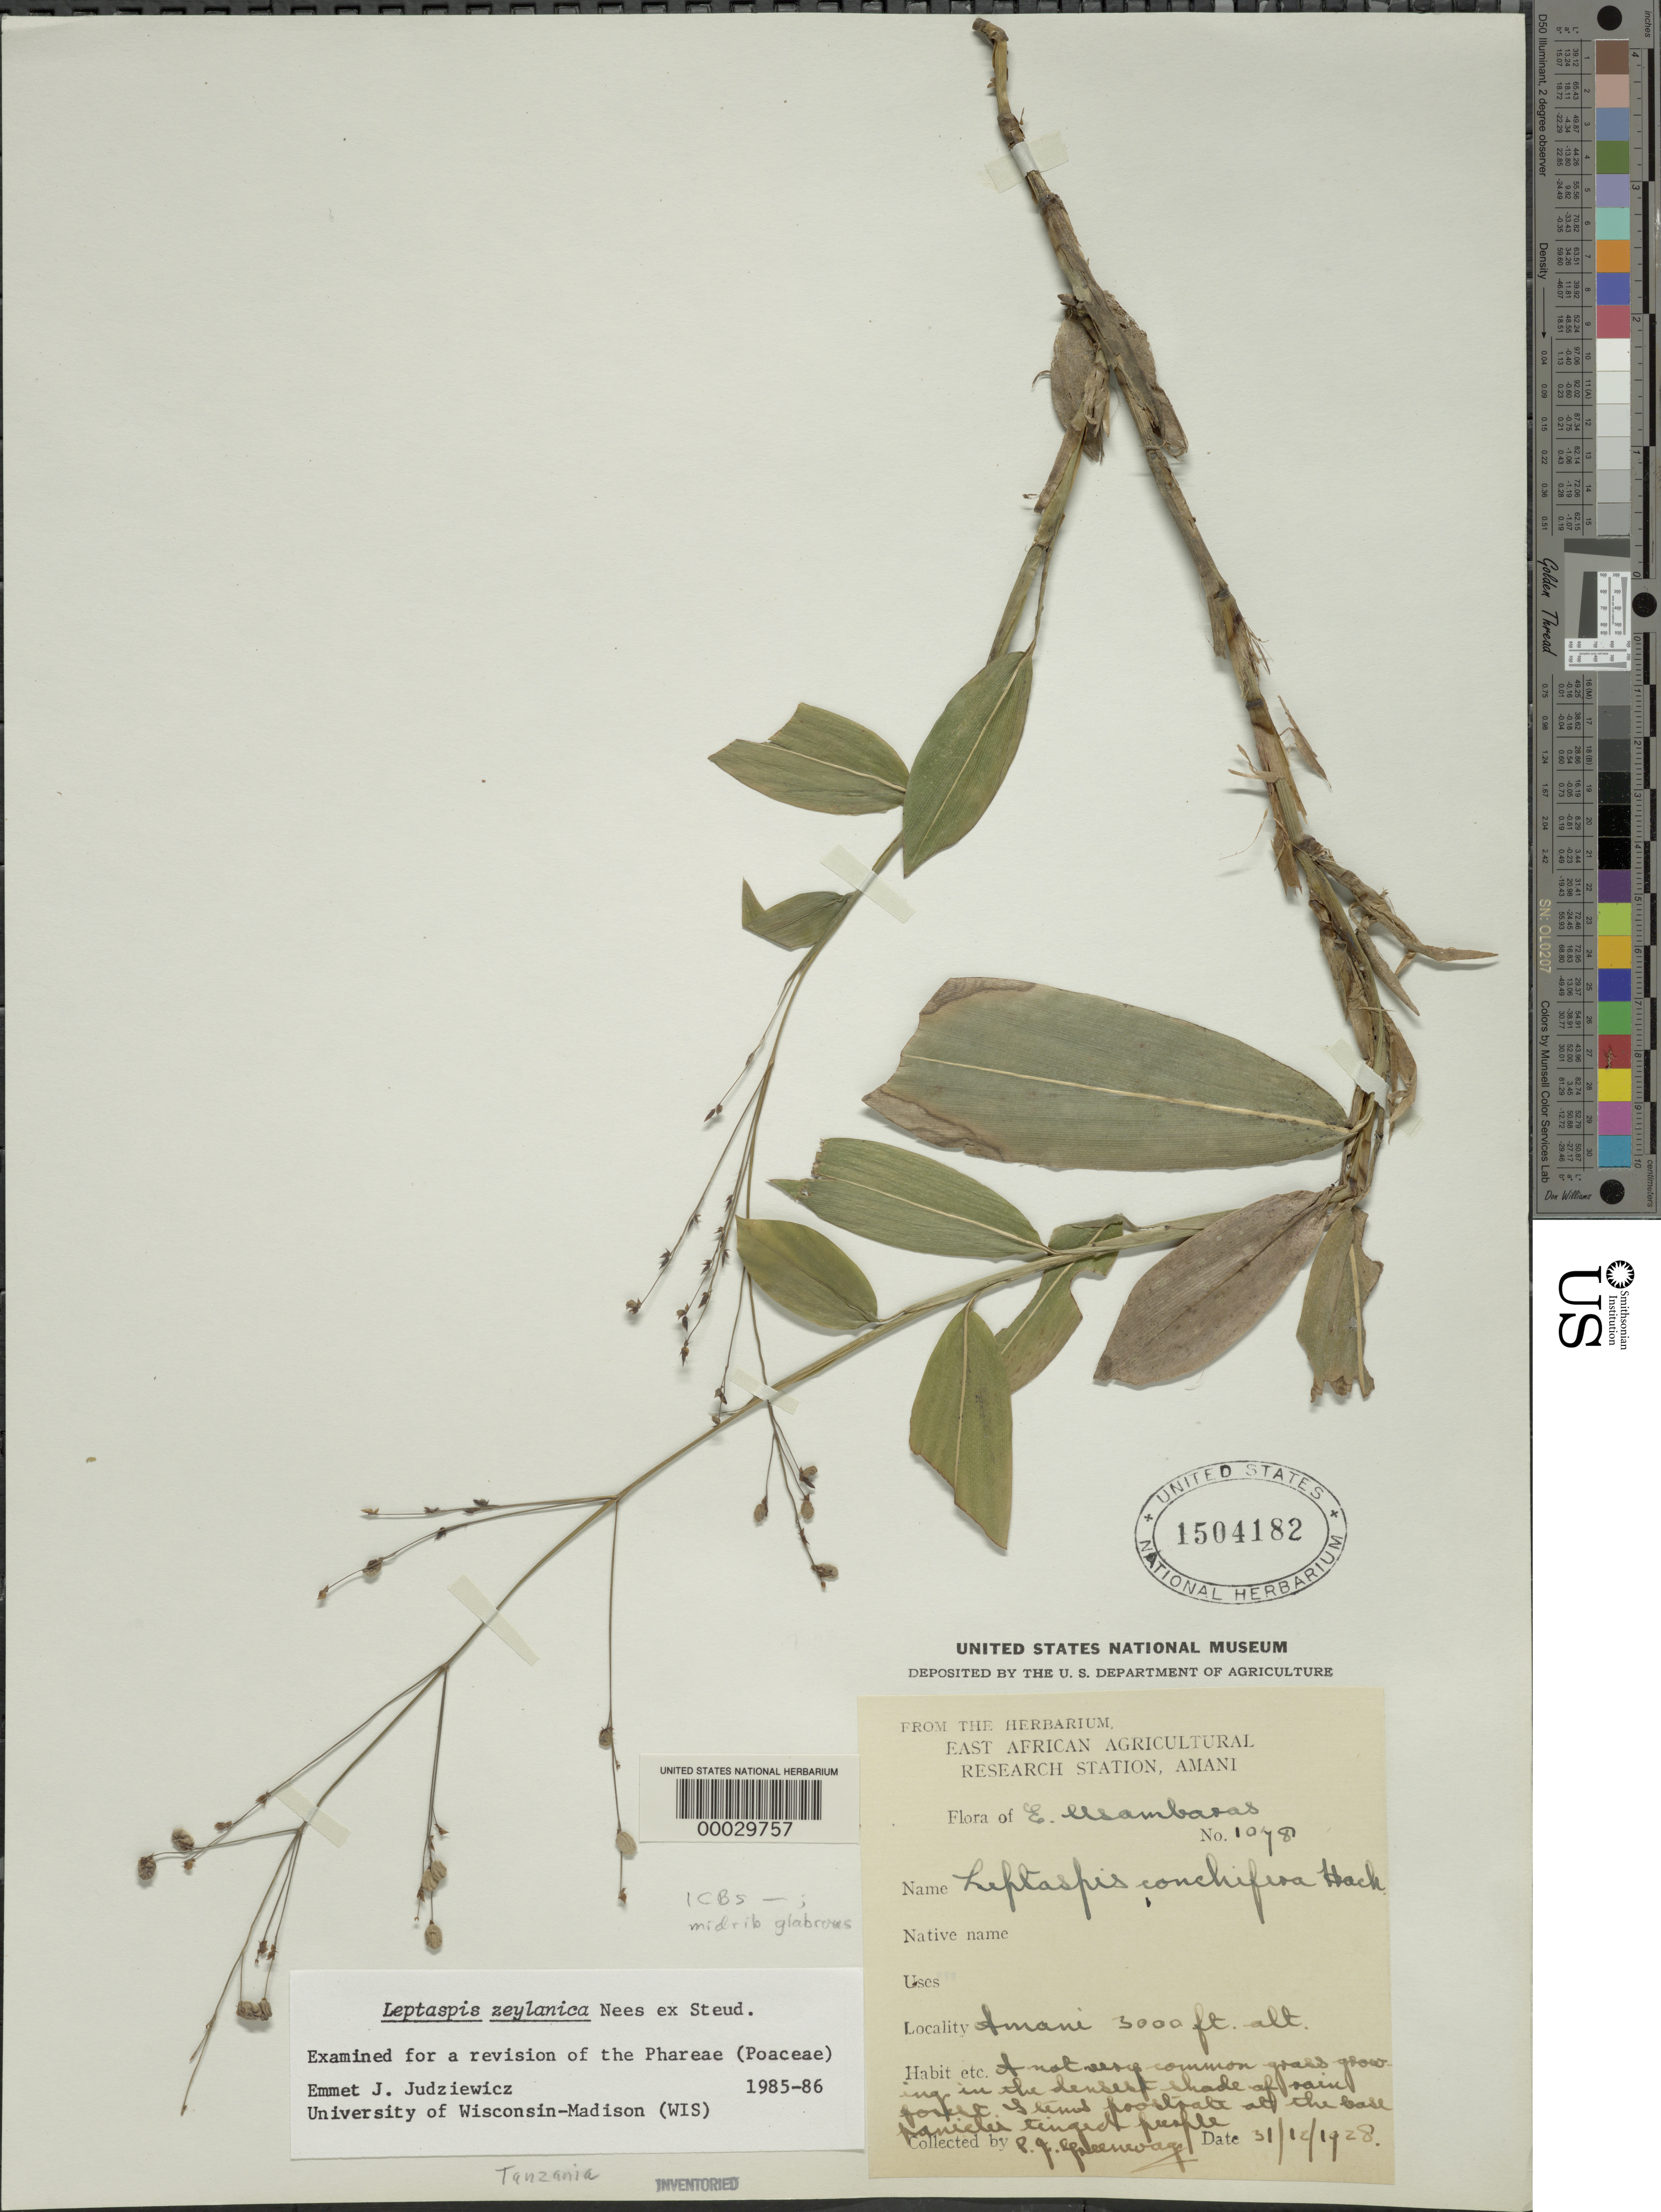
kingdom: Plantae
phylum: Tracheophyta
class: Liliopsida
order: Poales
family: Poaceae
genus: Leptaspis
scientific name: Leptaspis zeylanica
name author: Nees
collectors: P. J. Greenway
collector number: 1078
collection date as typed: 31 Dec 1928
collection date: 1928-12-31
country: Tanzania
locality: Amani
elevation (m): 915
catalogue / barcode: US 1504182